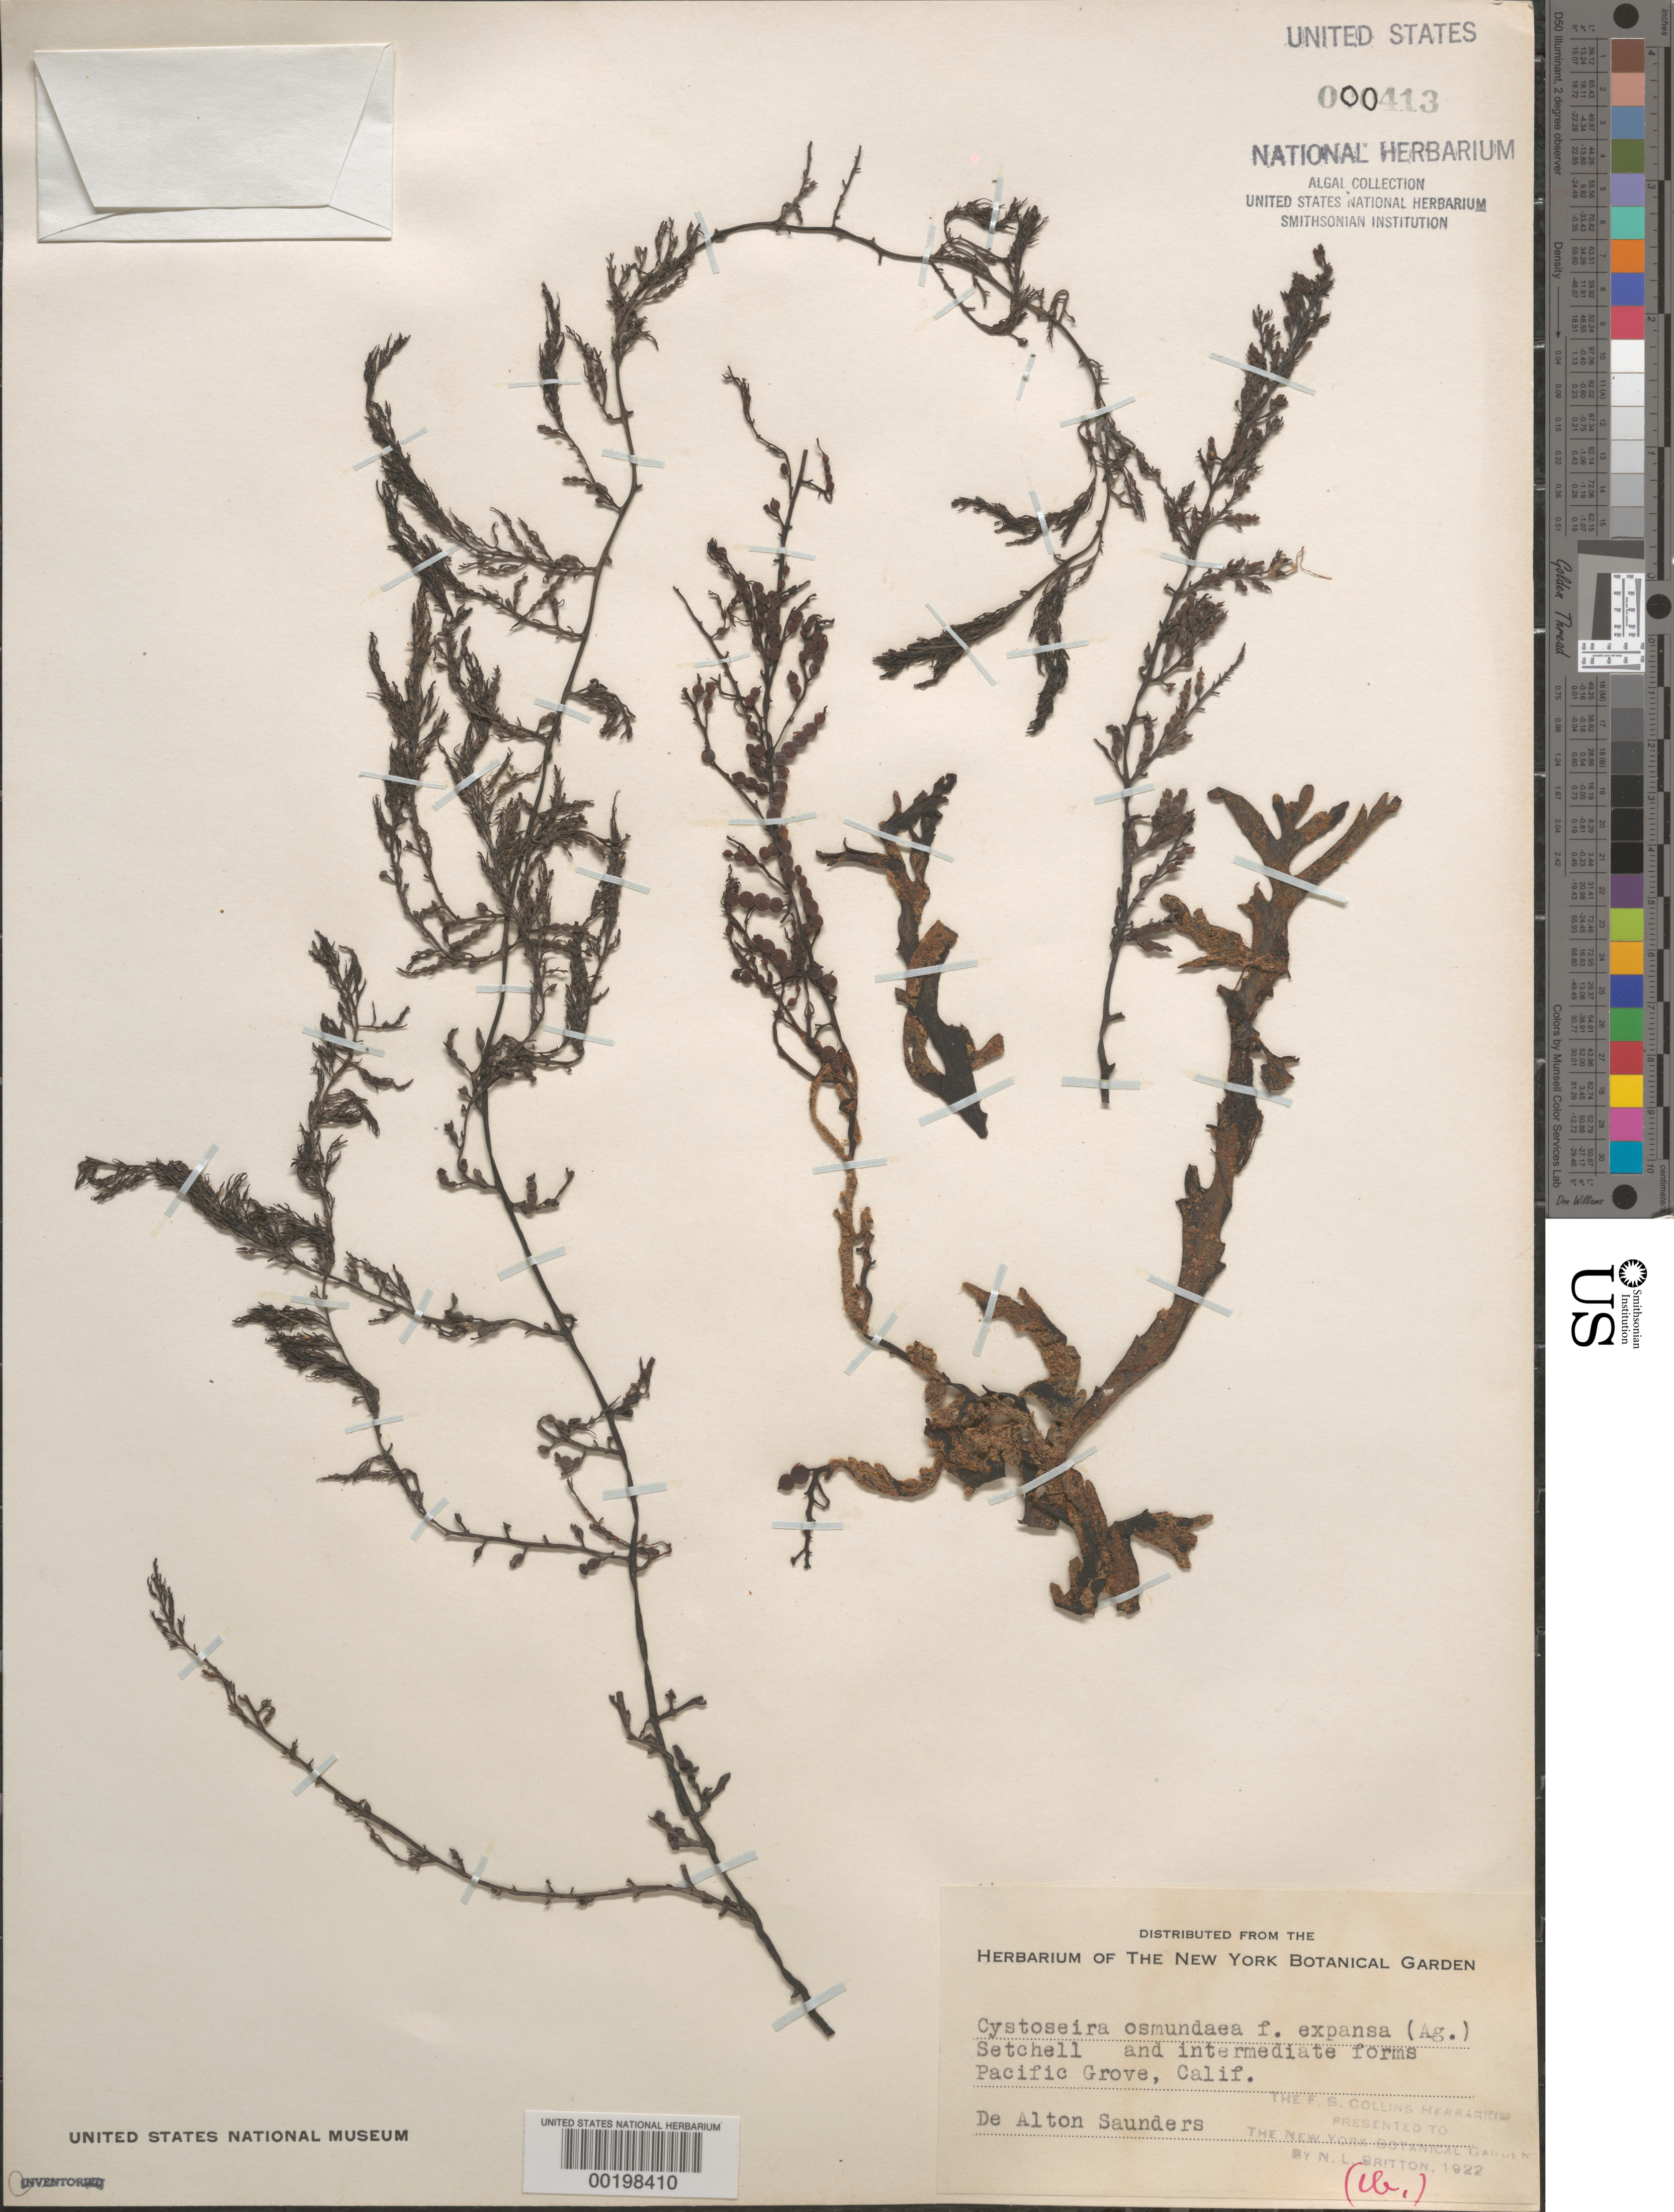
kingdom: Chromista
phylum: Ochrophyta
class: Phaeophyceae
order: Fucales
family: Sargassaceae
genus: Cystoseira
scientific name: Cystoseira osmundacea f. expansa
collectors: D. Saunders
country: United States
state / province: California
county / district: Monterey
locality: Pacific Grove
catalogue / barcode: US 413